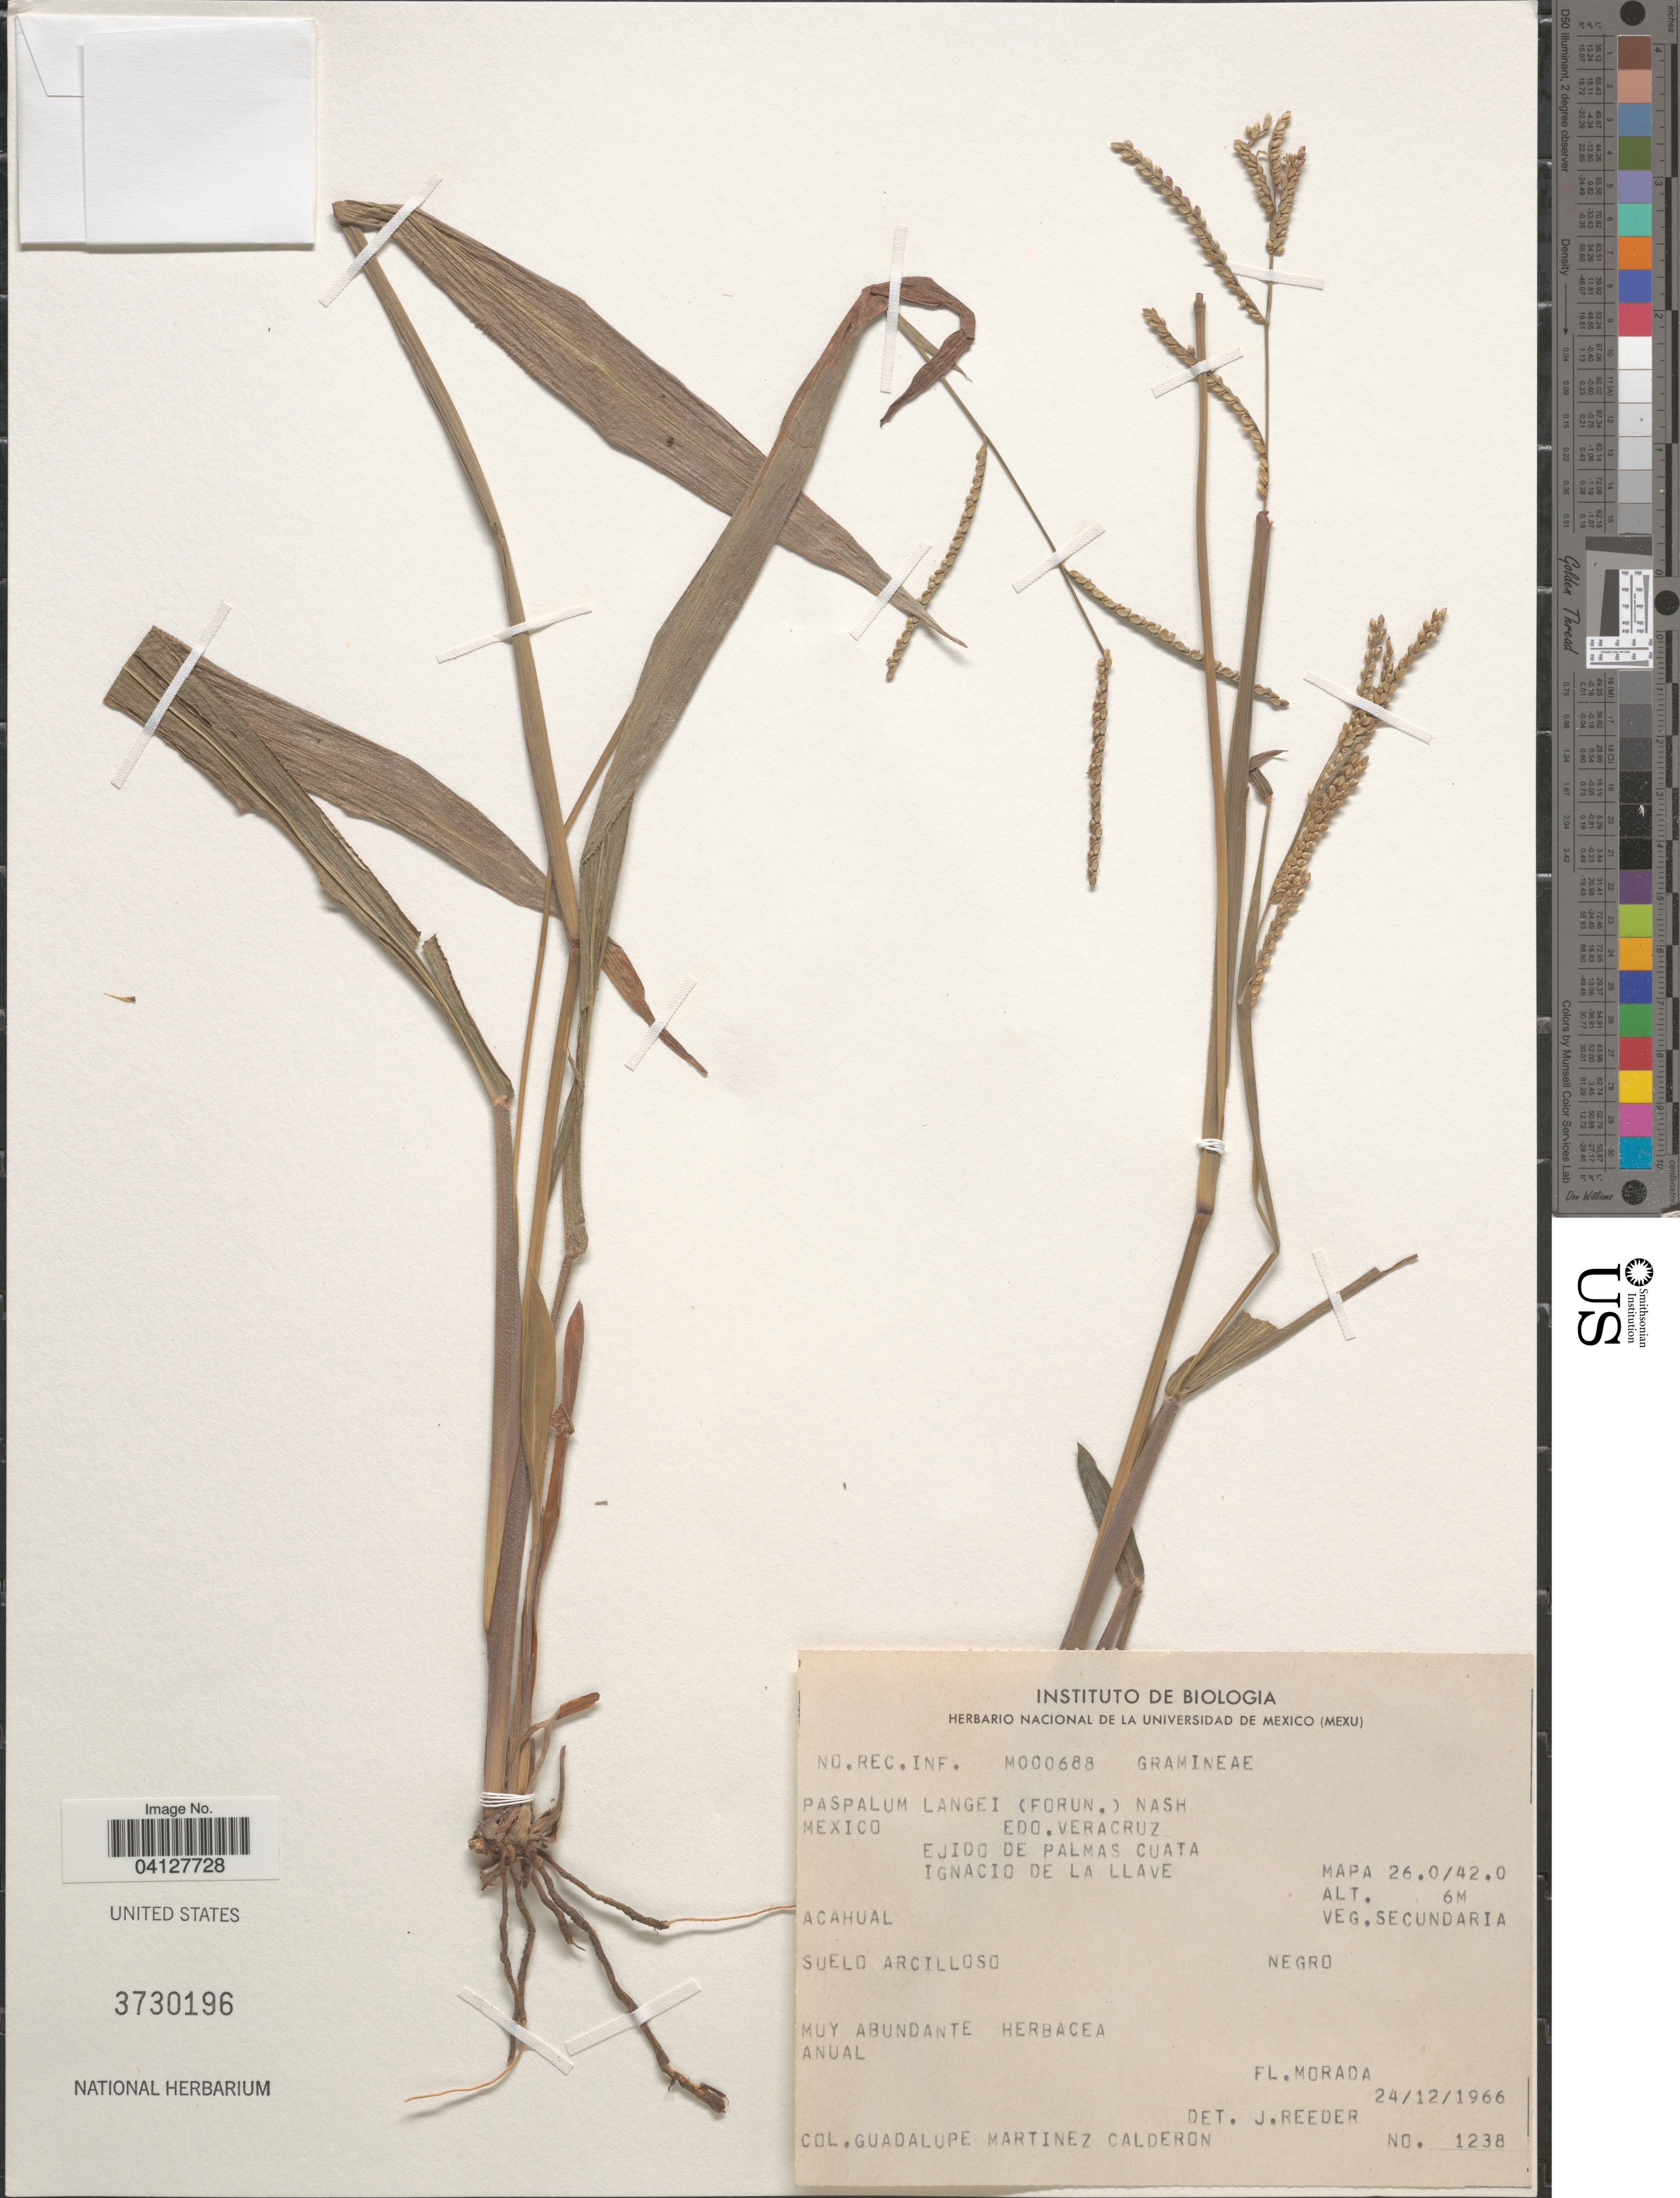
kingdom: Plantae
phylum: Tracheophyta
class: Liliopsida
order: Poales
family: Poaceae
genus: Paspalum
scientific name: Paspalum langei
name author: (E. Fourn.) Nash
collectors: G. Martinez-C.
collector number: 1238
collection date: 1966-12-24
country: Mexico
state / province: Veracruz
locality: Edo. Veracruz. Ejido de Palmas Cuata. Ignacio de la Llave. Mapa 26.0/42.0.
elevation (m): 6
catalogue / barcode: US 3730196